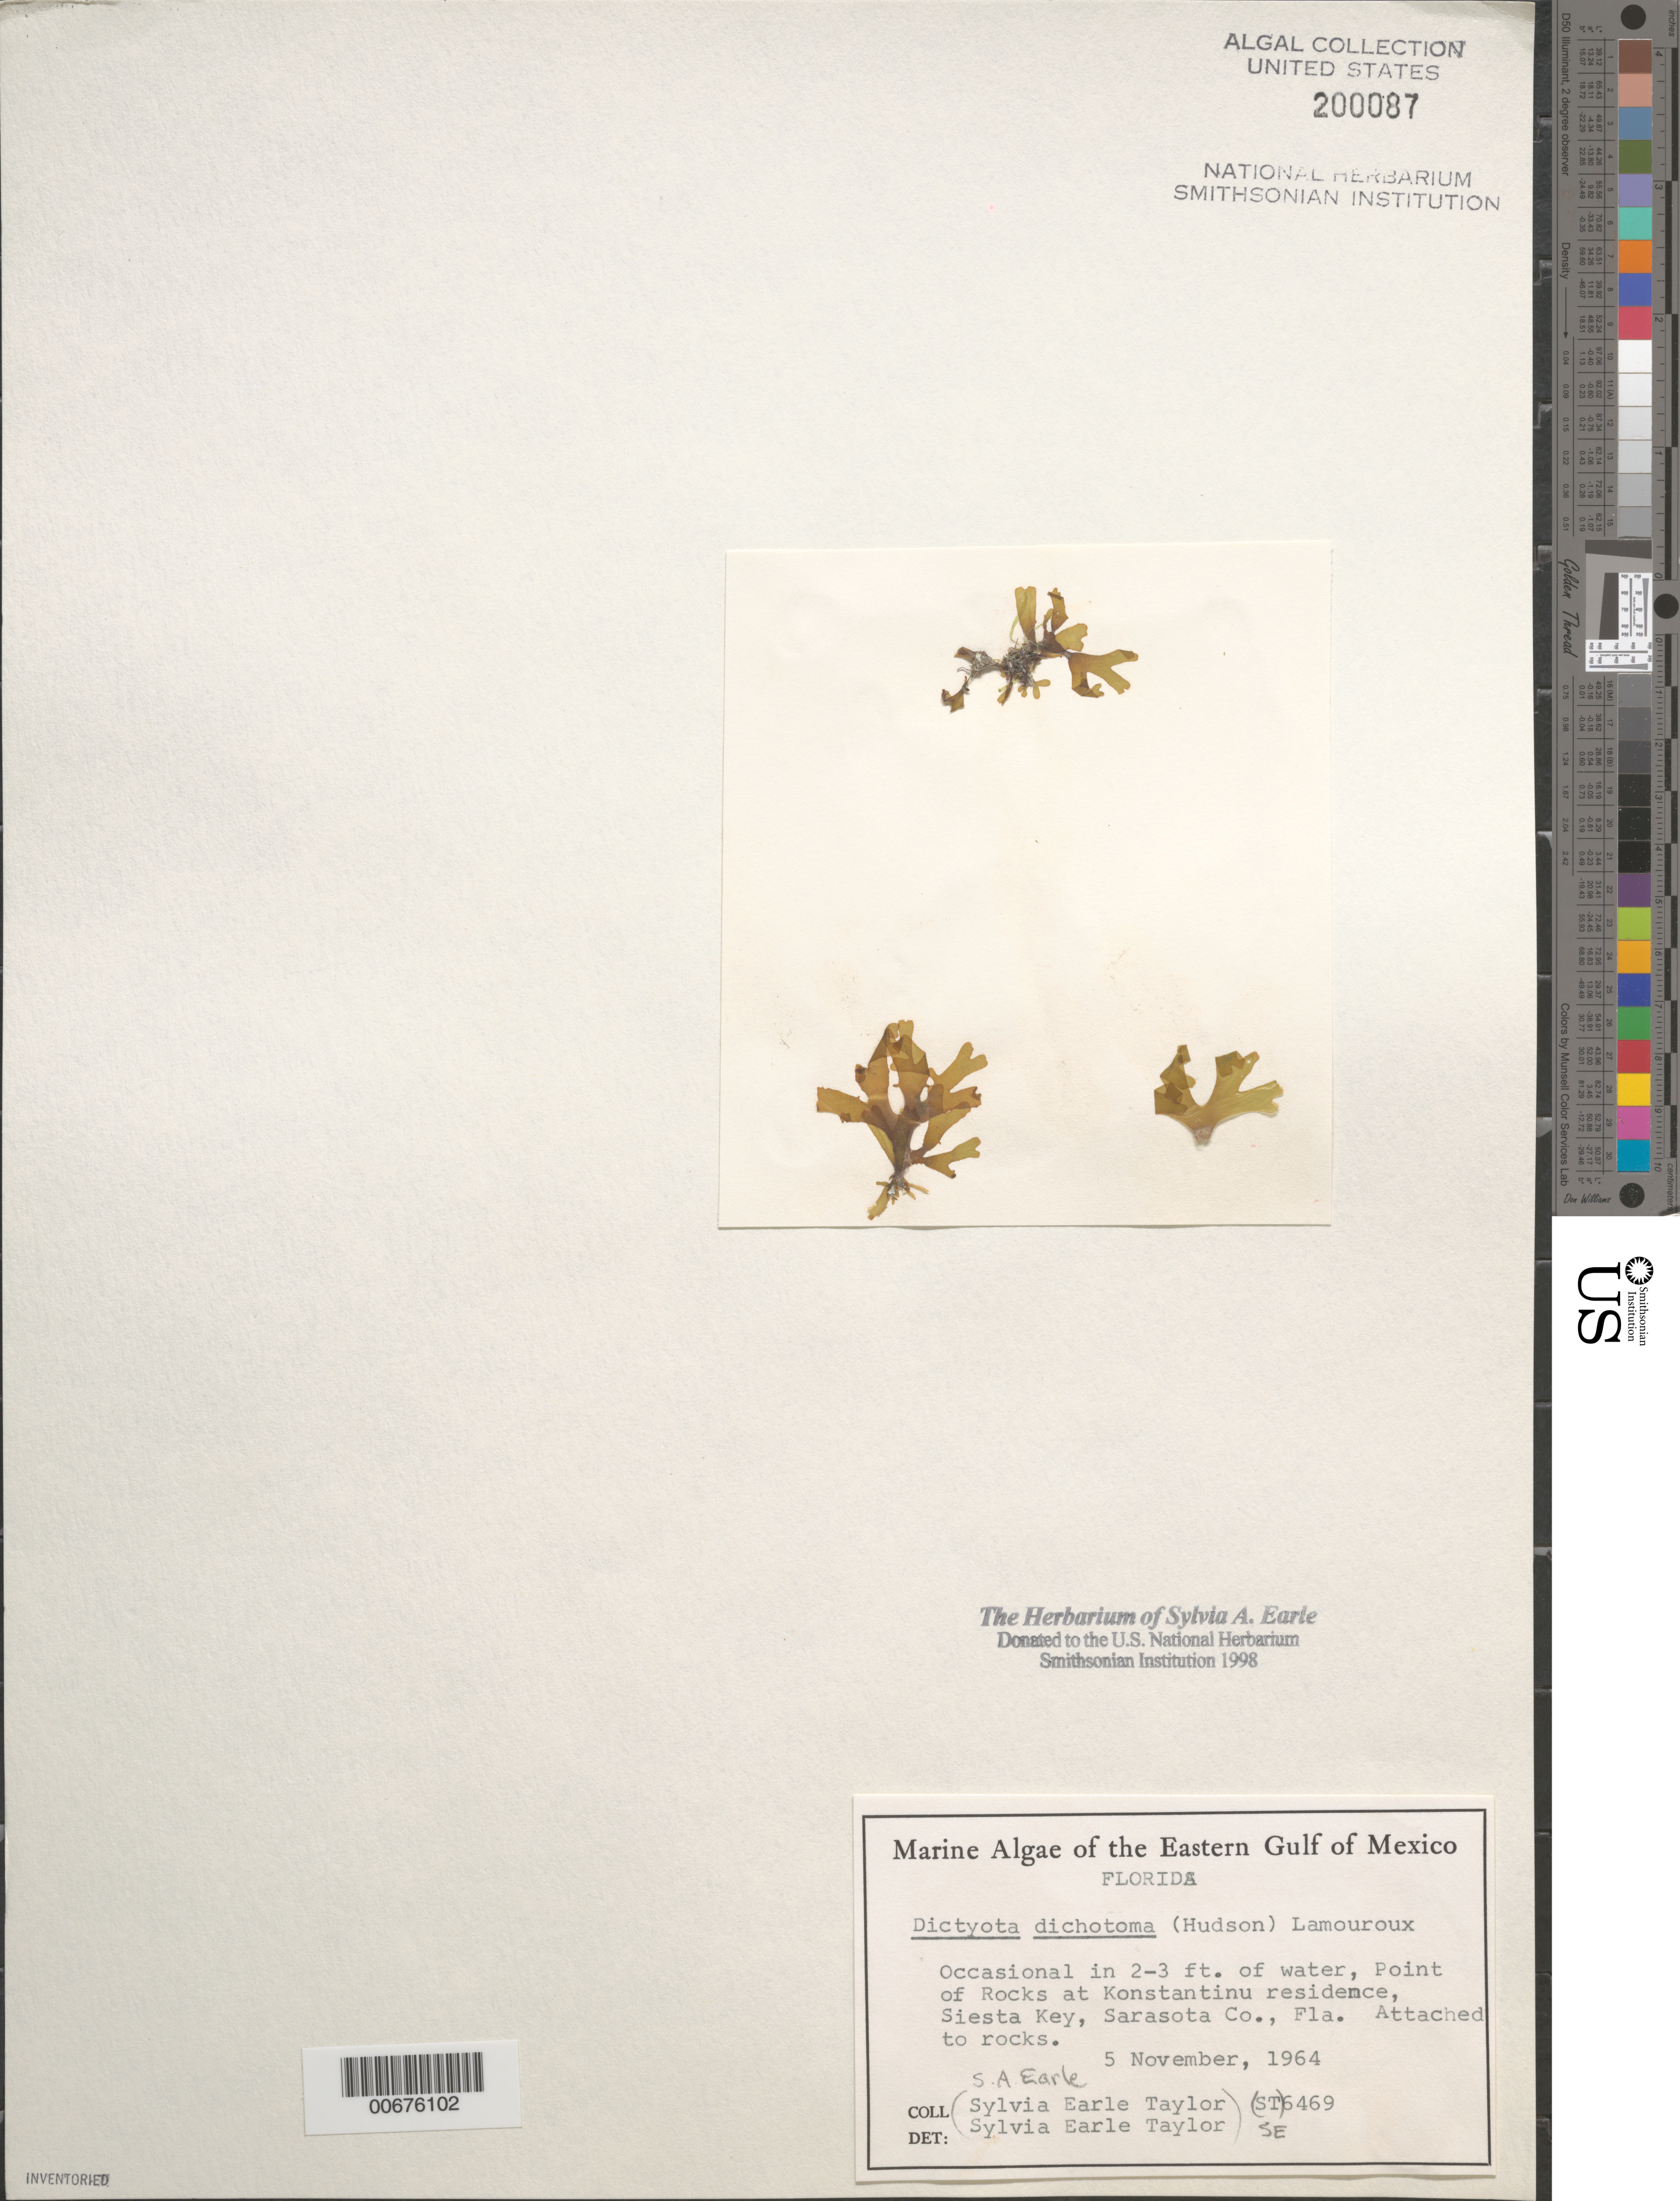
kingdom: Chromista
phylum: Ochrophyta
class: Phaeophyceae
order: Dictyotales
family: Dictyotaceae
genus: Dictyota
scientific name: Dictyota dichotoma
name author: (Huds.) J.V.Lamouroux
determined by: Earle, S. A.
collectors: S. A. Earle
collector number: Se 6469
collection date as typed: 05 Nov 1964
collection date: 1964-11-05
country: United States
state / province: Florida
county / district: Sarasota County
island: Siesta Key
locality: Point of Rocks, (near) Konstantinu residence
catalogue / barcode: US 200087